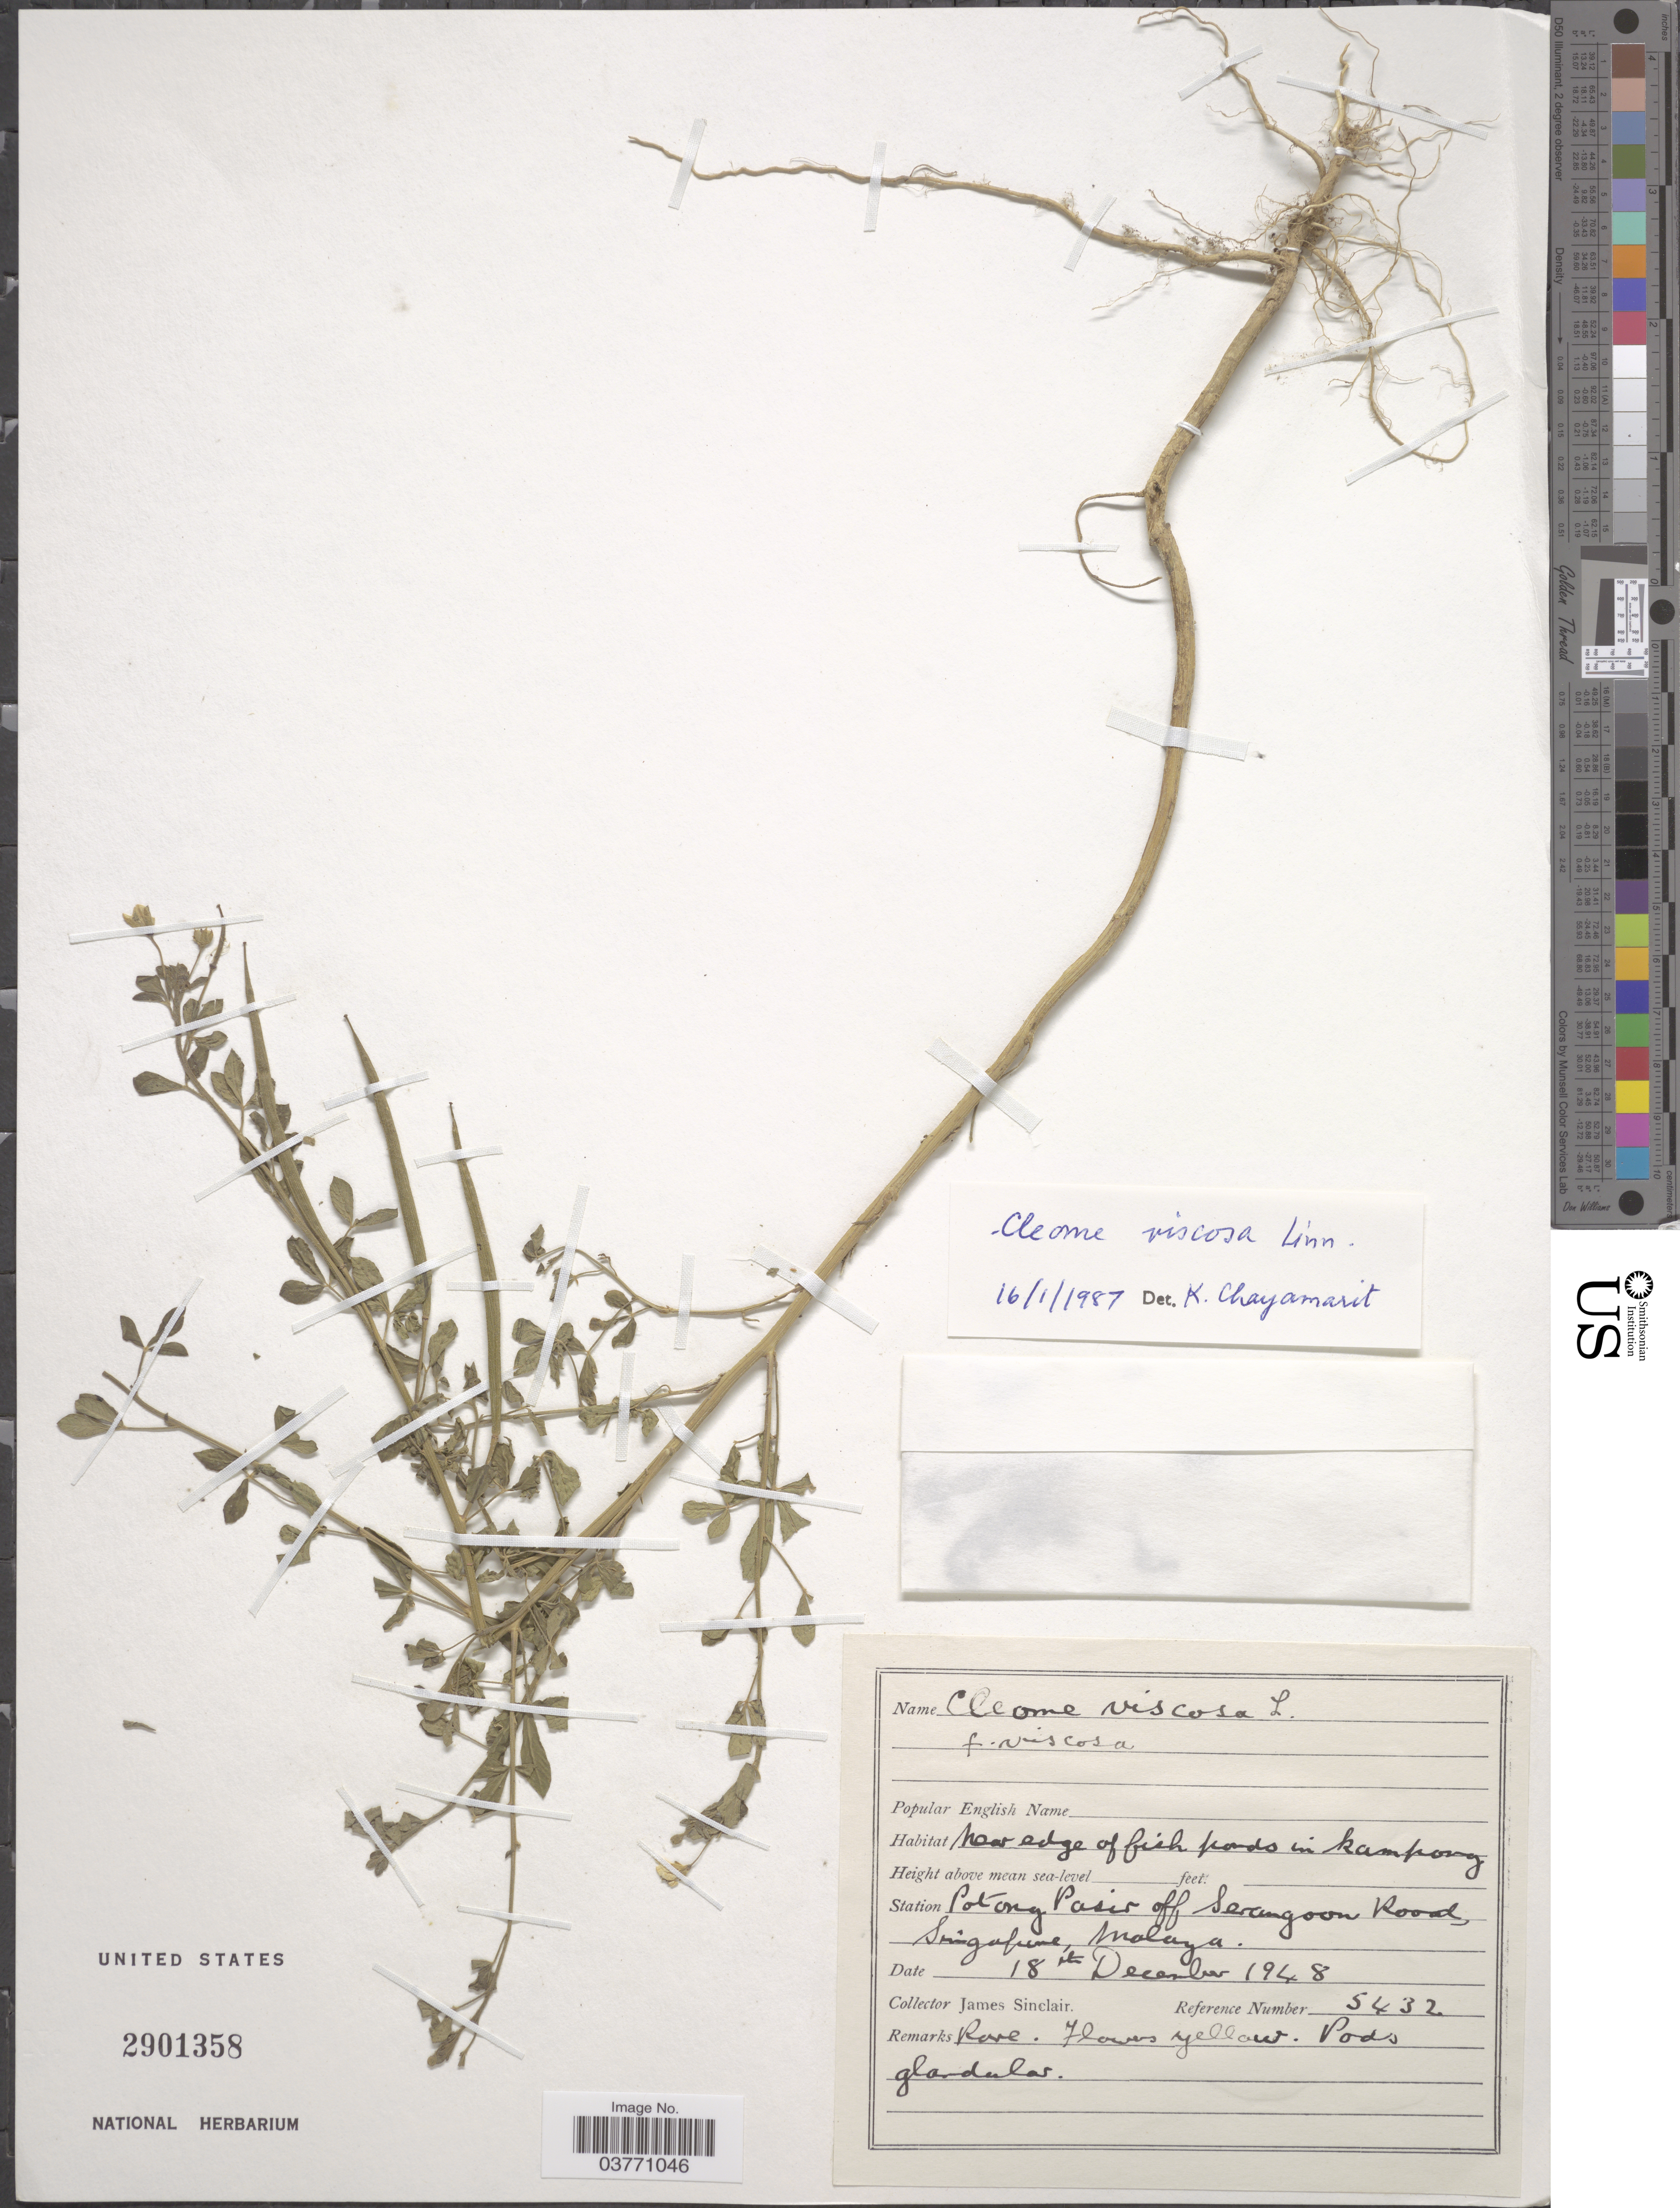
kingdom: Plantae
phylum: Tracheophyta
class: Magnoliopsida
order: Brassicales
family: Cleomaceae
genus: Arivela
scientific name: Arivela viscosa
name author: (L.) Raf.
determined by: Strong, M. T., (US), Smithsonian Institution - National Museum of Natural History (UNITED STATES)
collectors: J. Sinclair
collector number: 5432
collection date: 1948-12-18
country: Singapore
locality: Station Potong Pasir off Serangoon Road, Singapore, Malaya.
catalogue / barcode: US 2901358